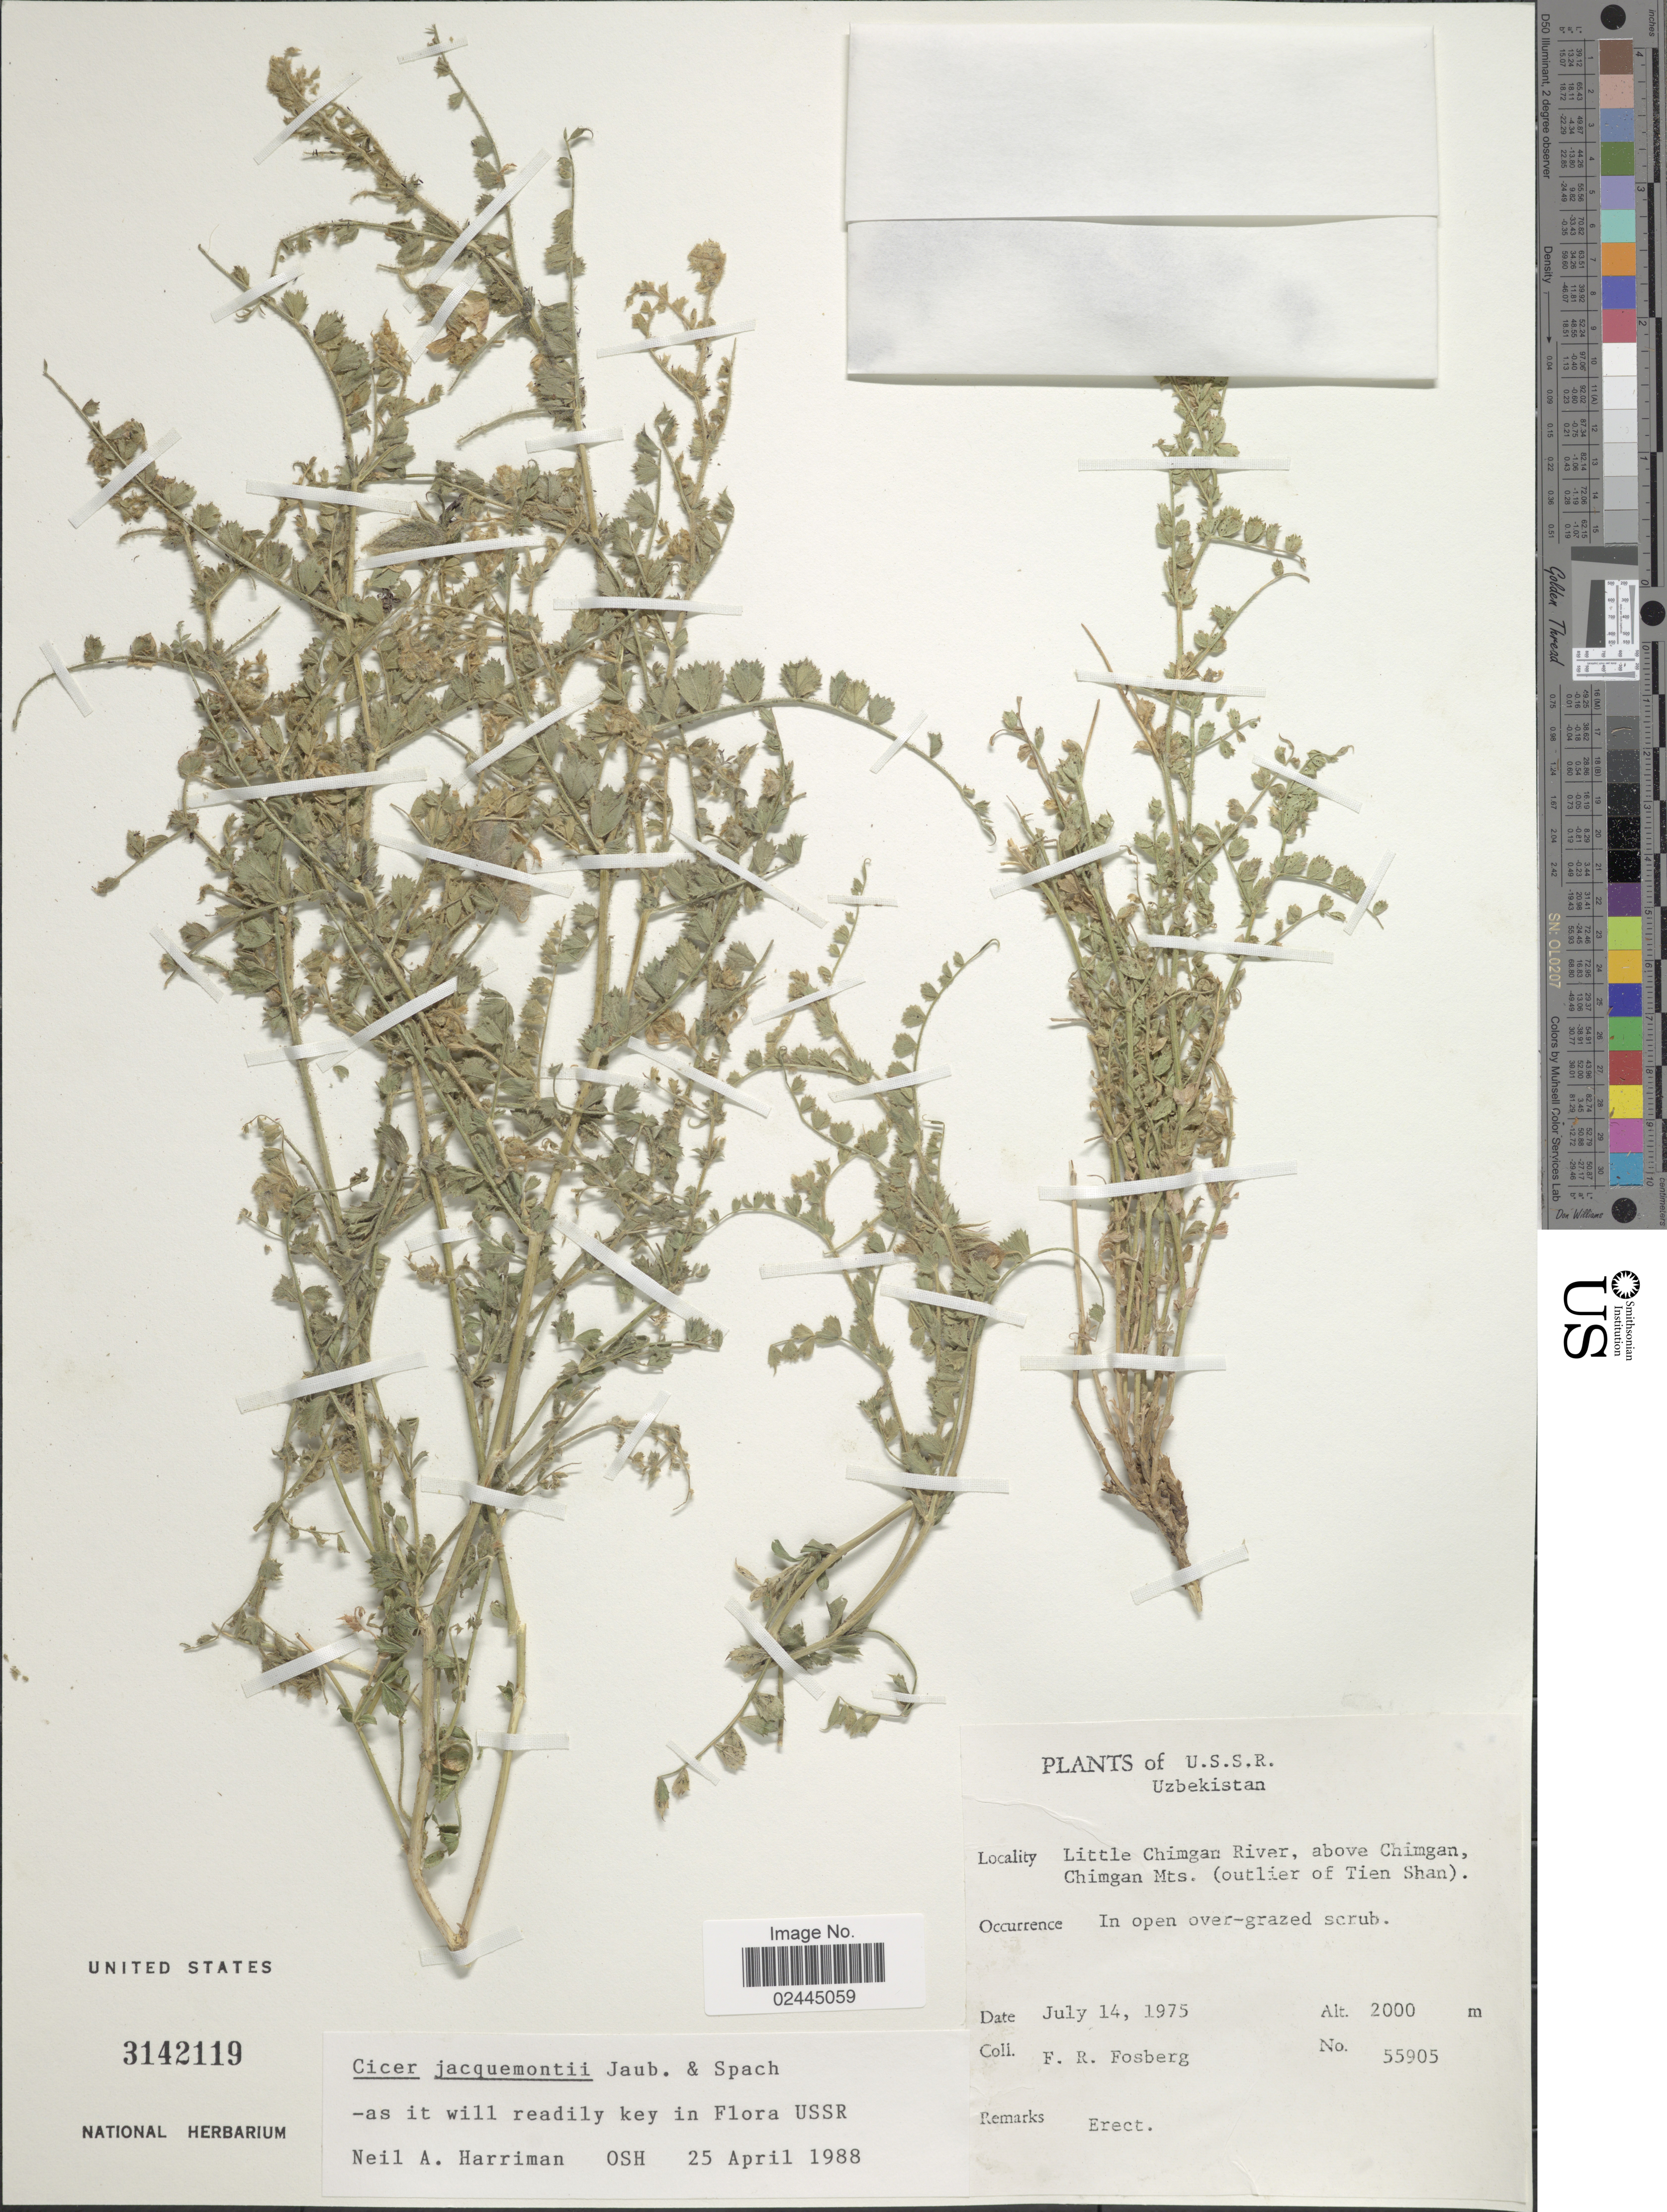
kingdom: Plantae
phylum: Tracheophyta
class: Magnoliopsida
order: Fabales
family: Fabaceae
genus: Cicer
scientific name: Cicer jacquemontii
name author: Jaub. & Spach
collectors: F. R. Fosberg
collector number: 55905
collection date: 1975-07-14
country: Uzbekistan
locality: U.S.S.R., Uzbekistan. Little Chimgan Riv er, above Chimgan. Chimgan Mts. (Outlier of Tien Shan).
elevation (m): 2000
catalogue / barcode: US 3142119